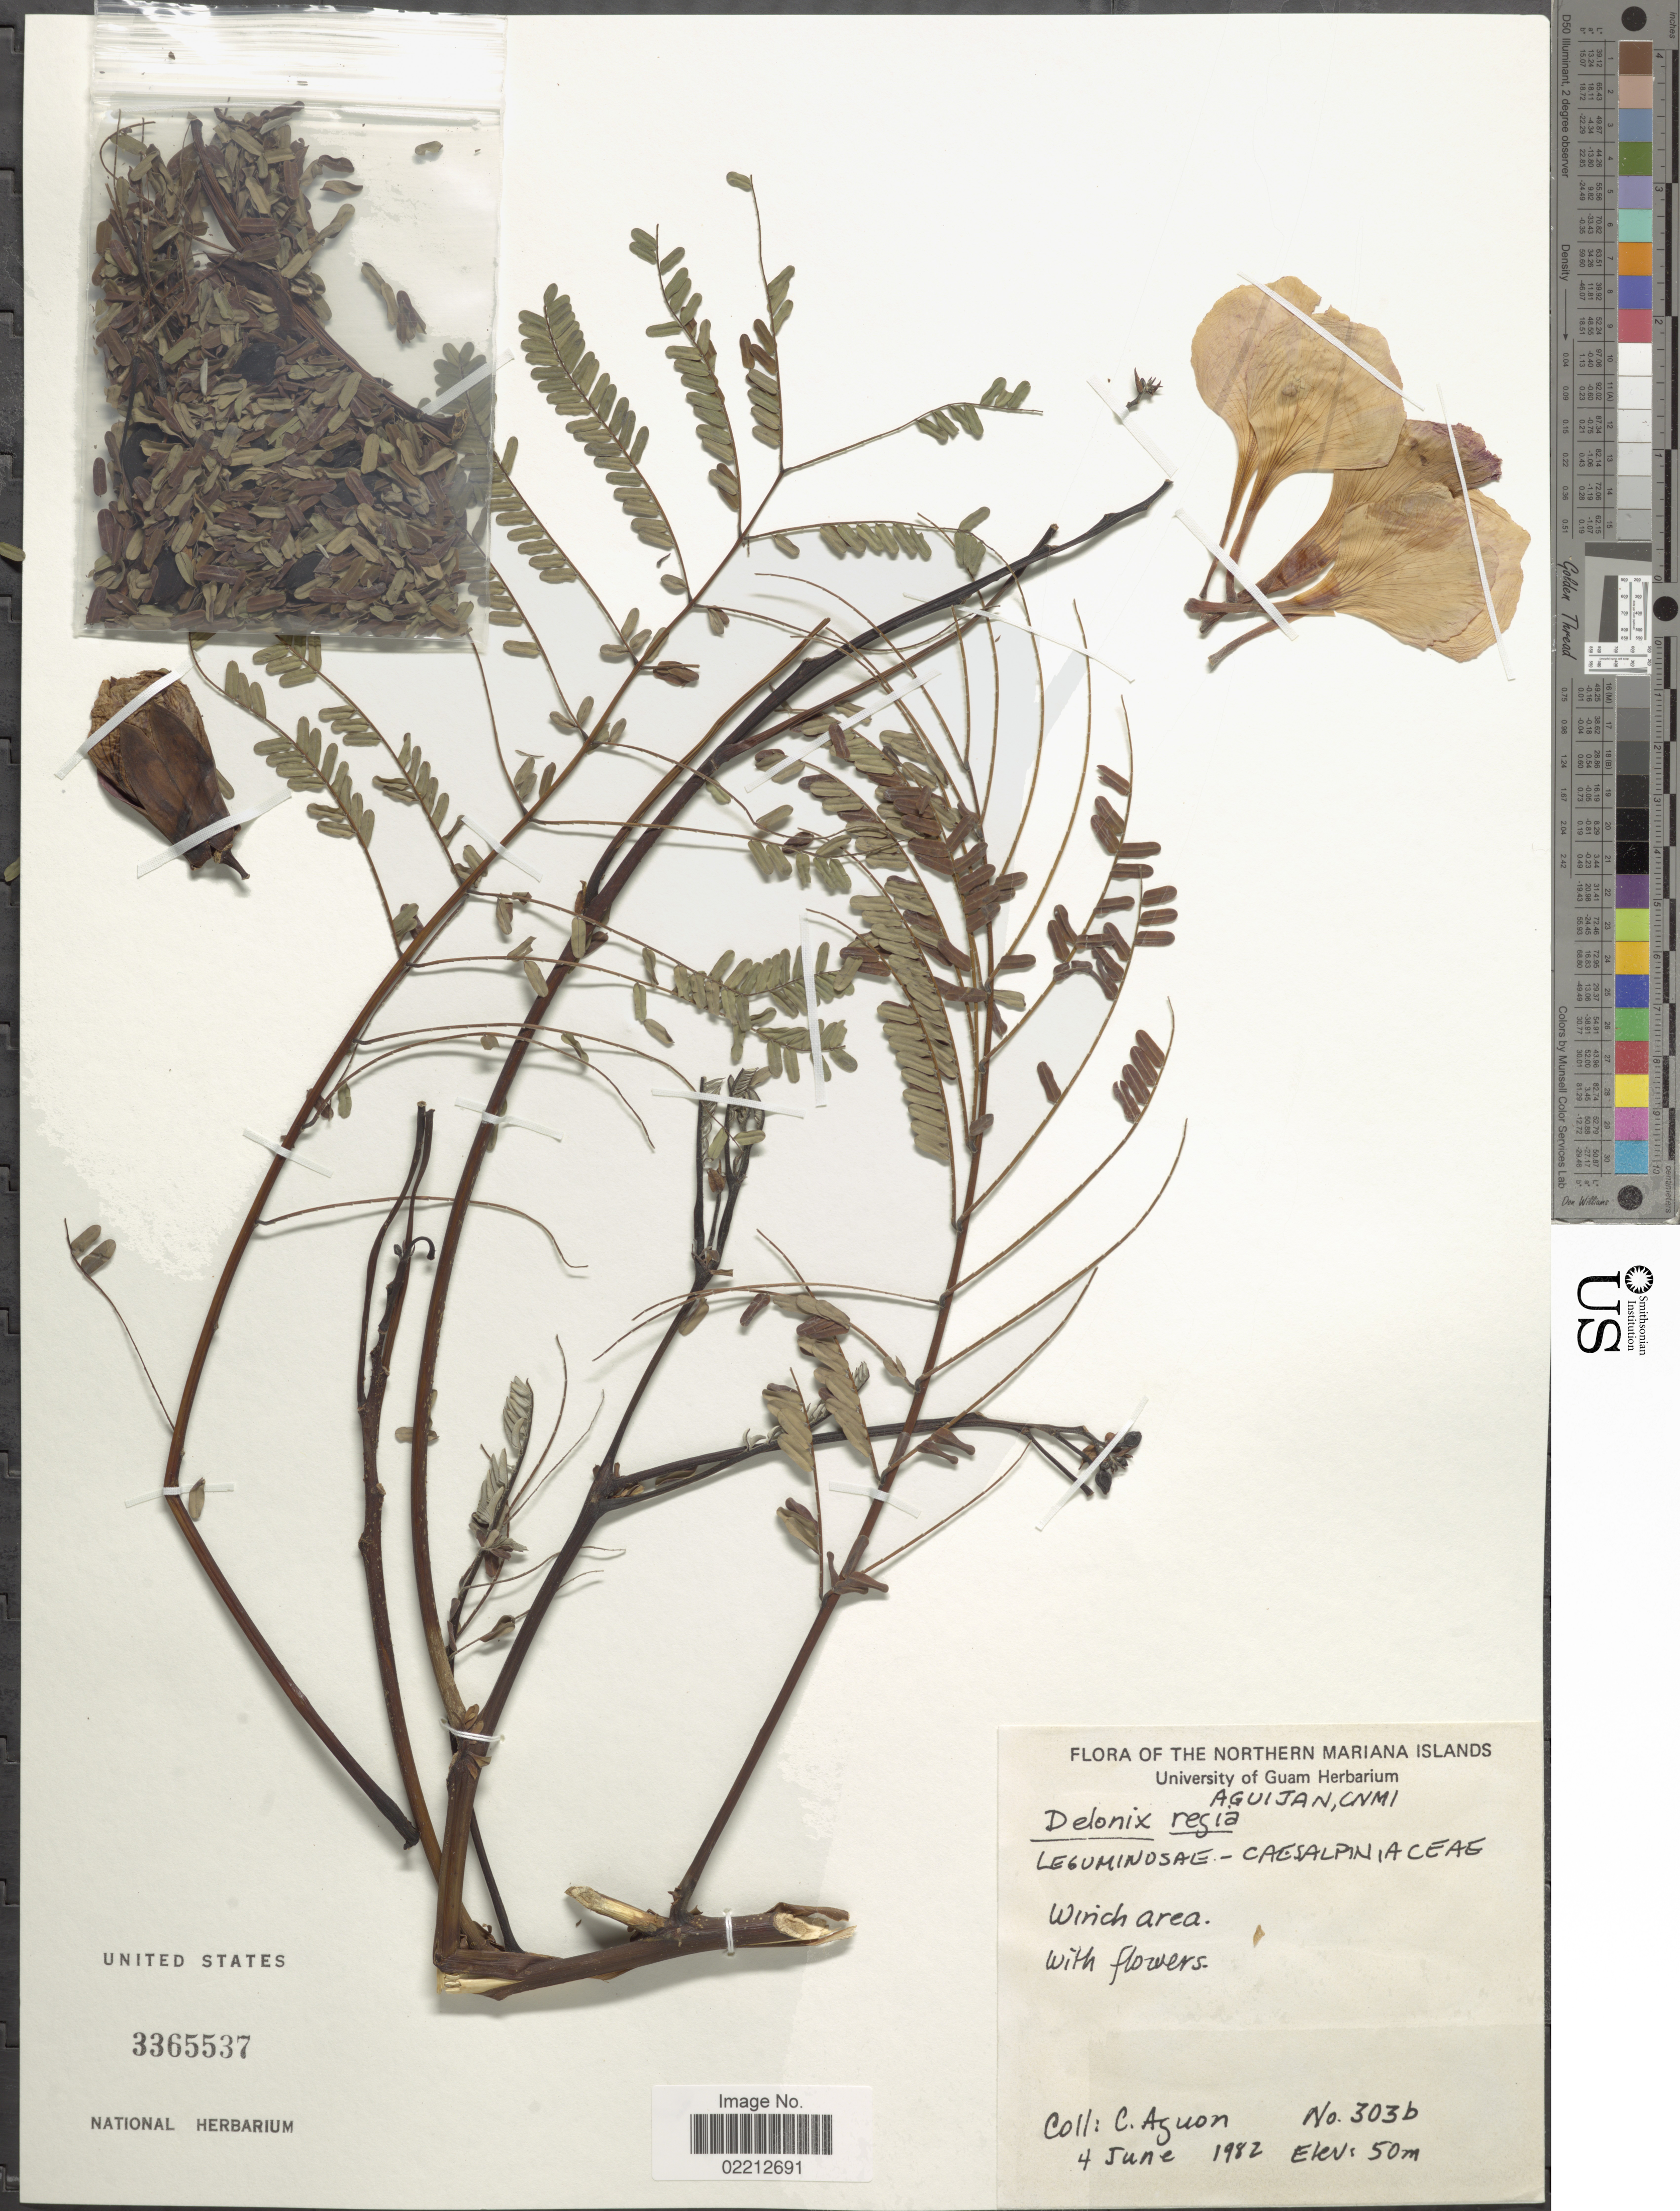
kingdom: Plantae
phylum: Tracheophyta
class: Magnoliopsida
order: Fabales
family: Fabaceae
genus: Delonix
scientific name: Delonix regia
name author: (Bojer ex Hook.) Raf.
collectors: C. Aguon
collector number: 3603b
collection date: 1982-06-04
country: Northern Mariana Islands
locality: Aguijan, CNMI [interpreted]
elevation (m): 50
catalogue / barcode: US 3365537